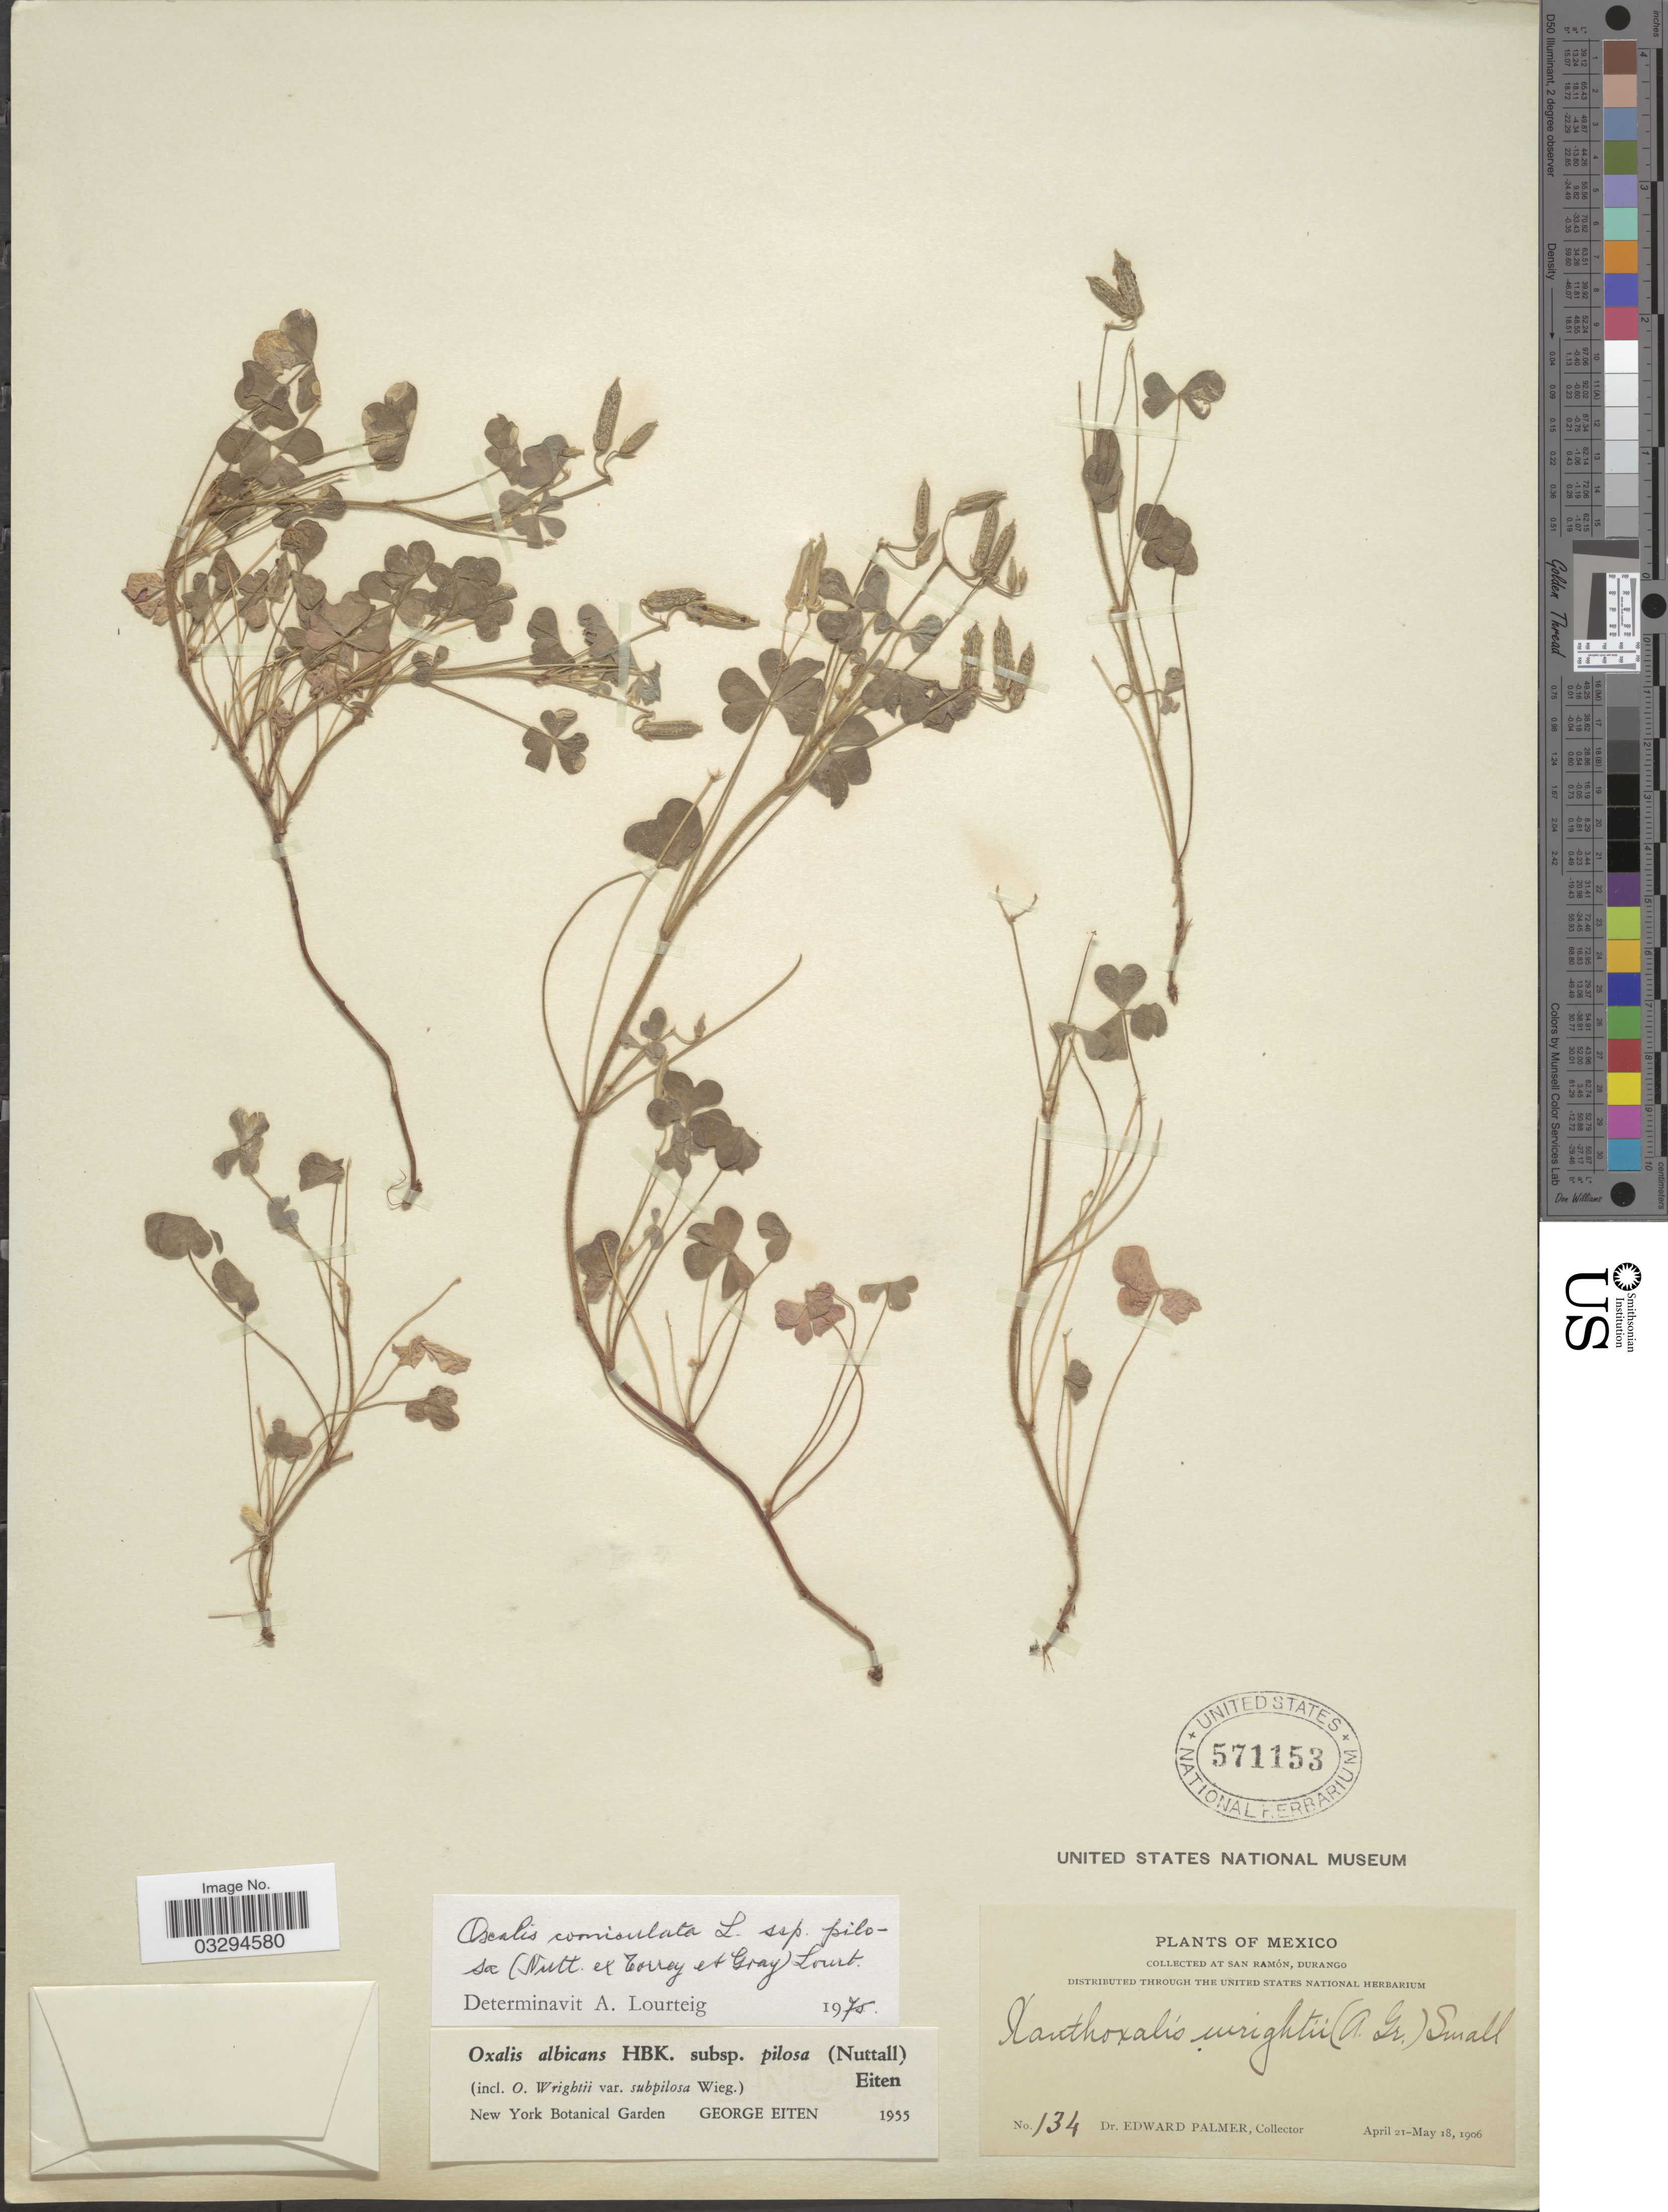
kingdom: Plantae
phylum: Tracheophyta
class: Magnoliopsida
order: Oxalidales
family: Oxalidaceae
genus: Oxalis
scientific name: Oxalis corniculata subsp. pilosa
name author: (Nutt.) Lourteig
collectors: E. Palmer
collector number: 134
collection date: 1906-04-21/1906-05-18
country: Mexico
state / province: Durango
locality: San Ramón.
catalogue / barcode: US 571153